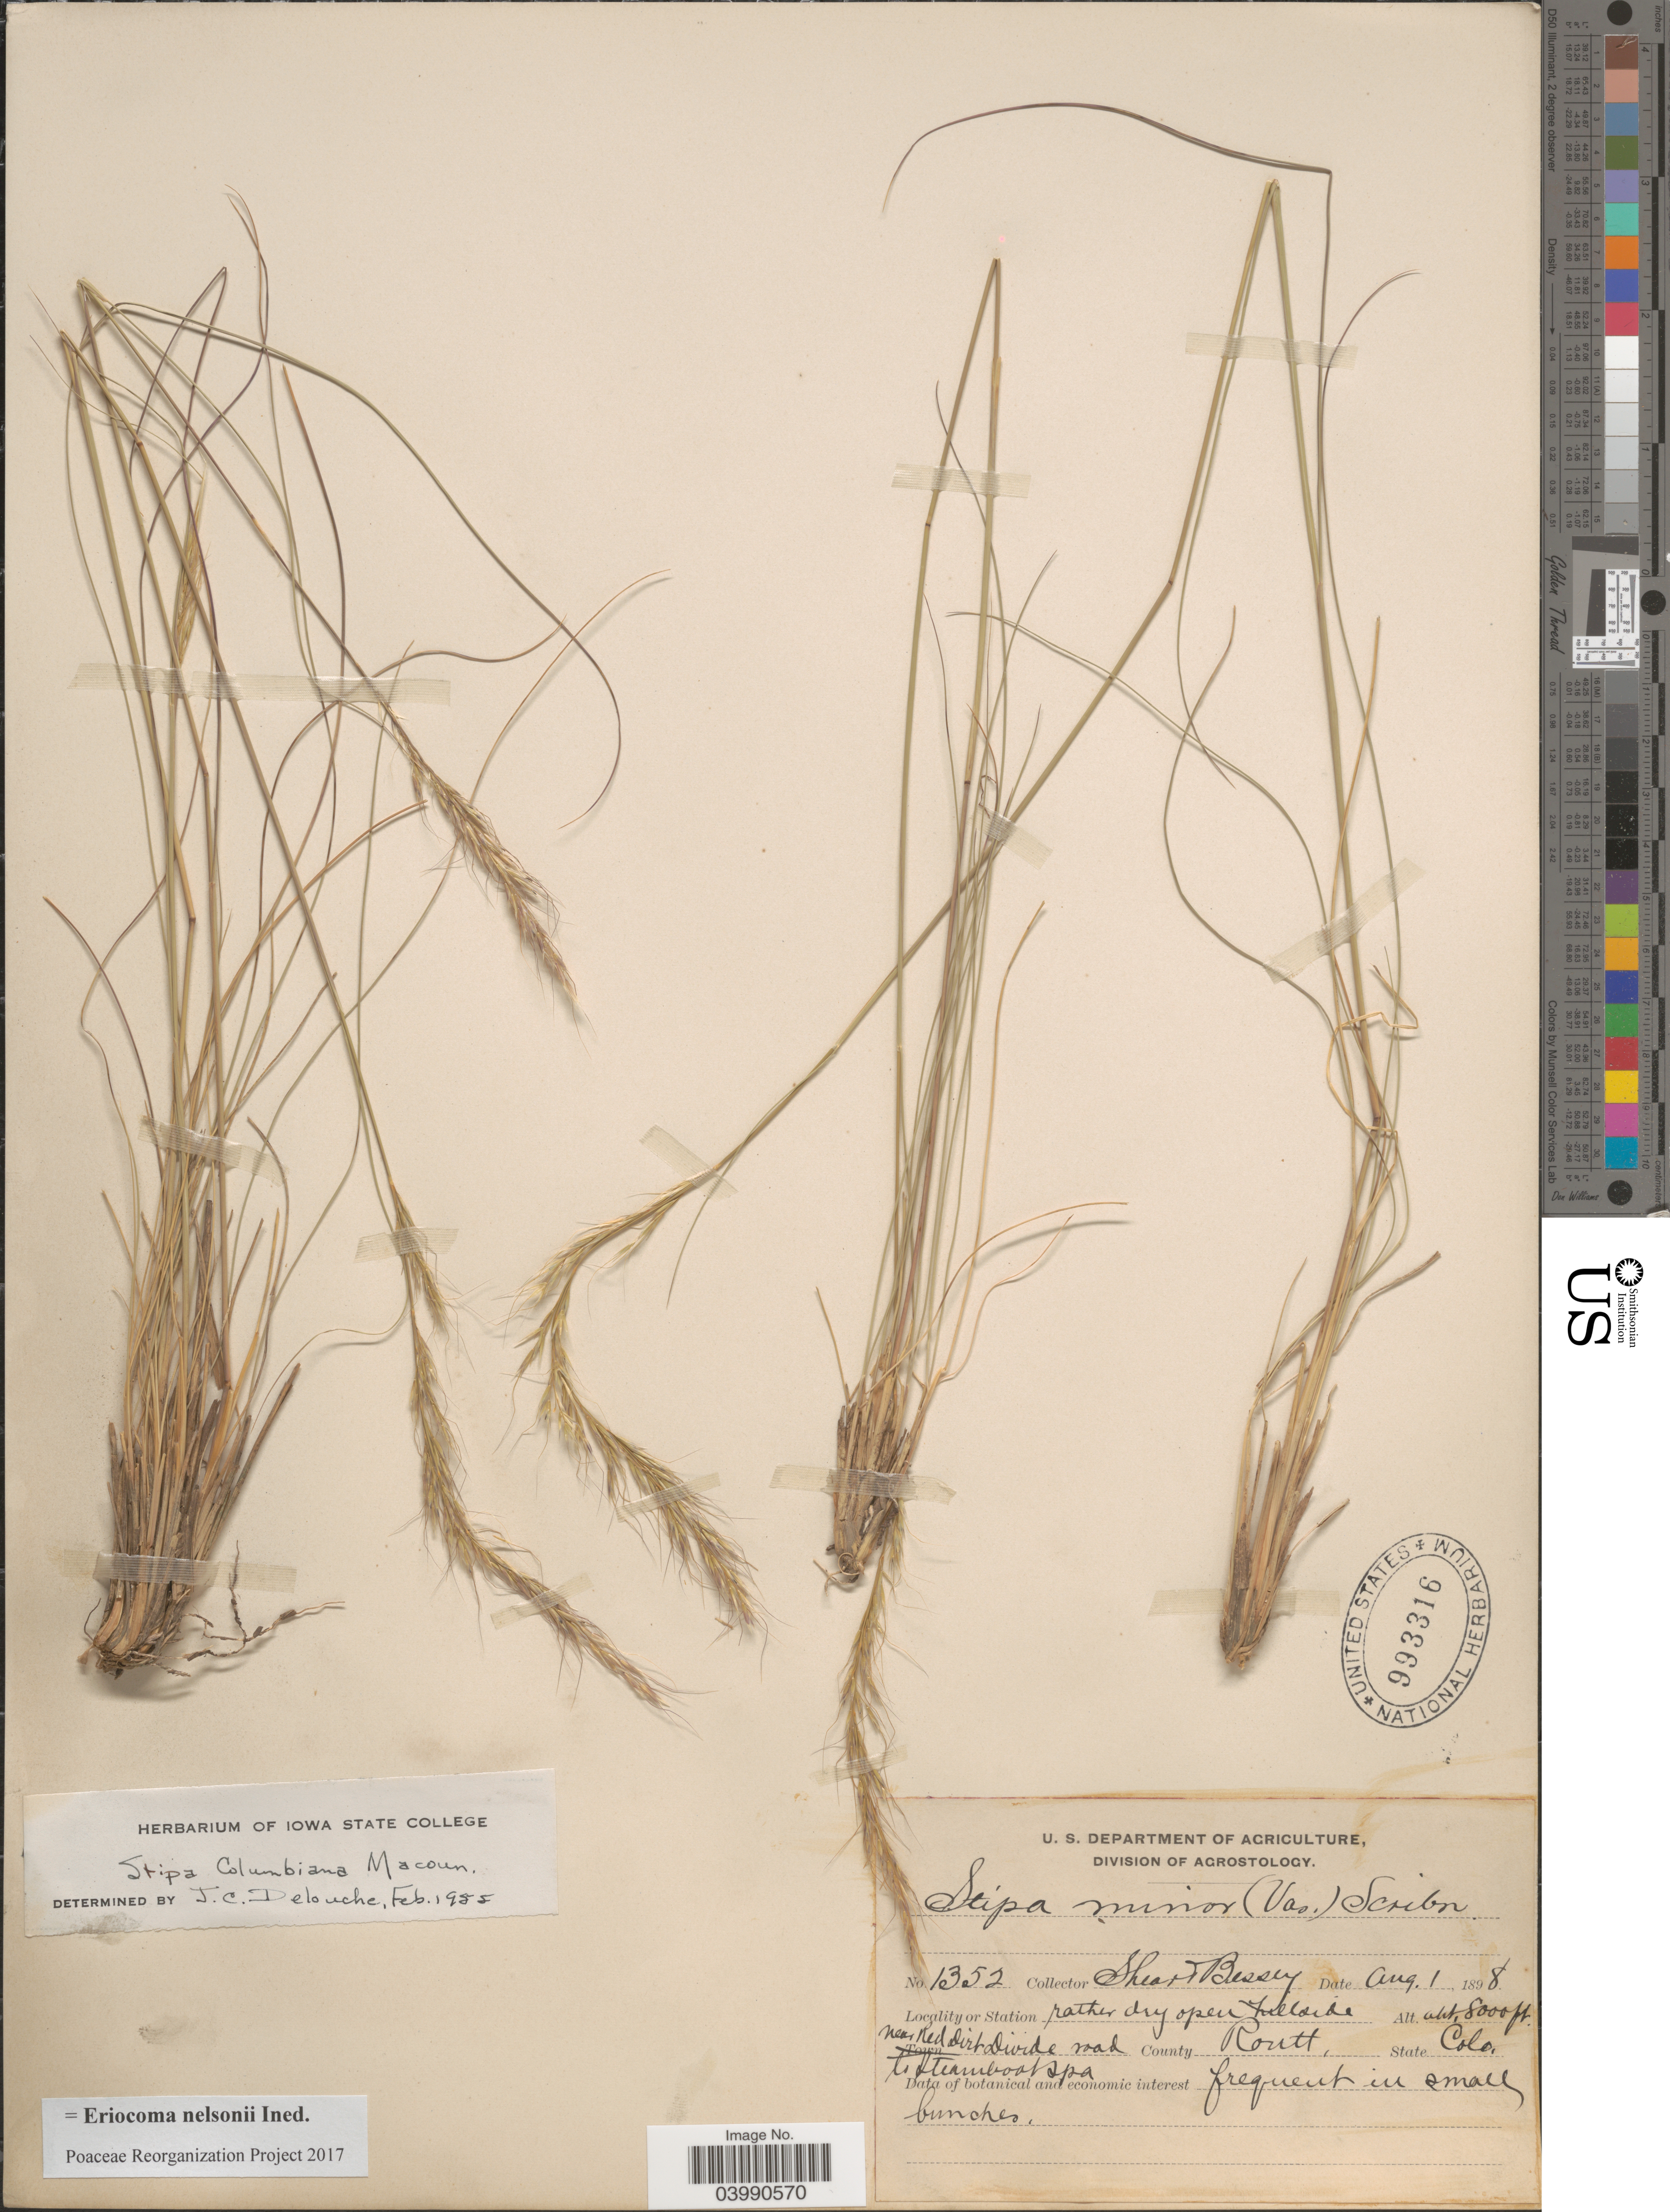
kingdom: Plantae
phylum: Tracheophyta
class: Liliopsida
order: Poales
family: Poaceae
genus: Eriocoma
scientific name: Eriocoma nelsonii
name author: (Scribn.) Romasch.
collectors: -- Shear & -. Bessey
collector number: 1352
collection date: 1898-08-01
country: United States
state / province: Colorado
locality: Near Red Dirt Divide road to Steamboat Spa. County Routt.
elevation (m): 2438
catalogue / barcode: US 993316